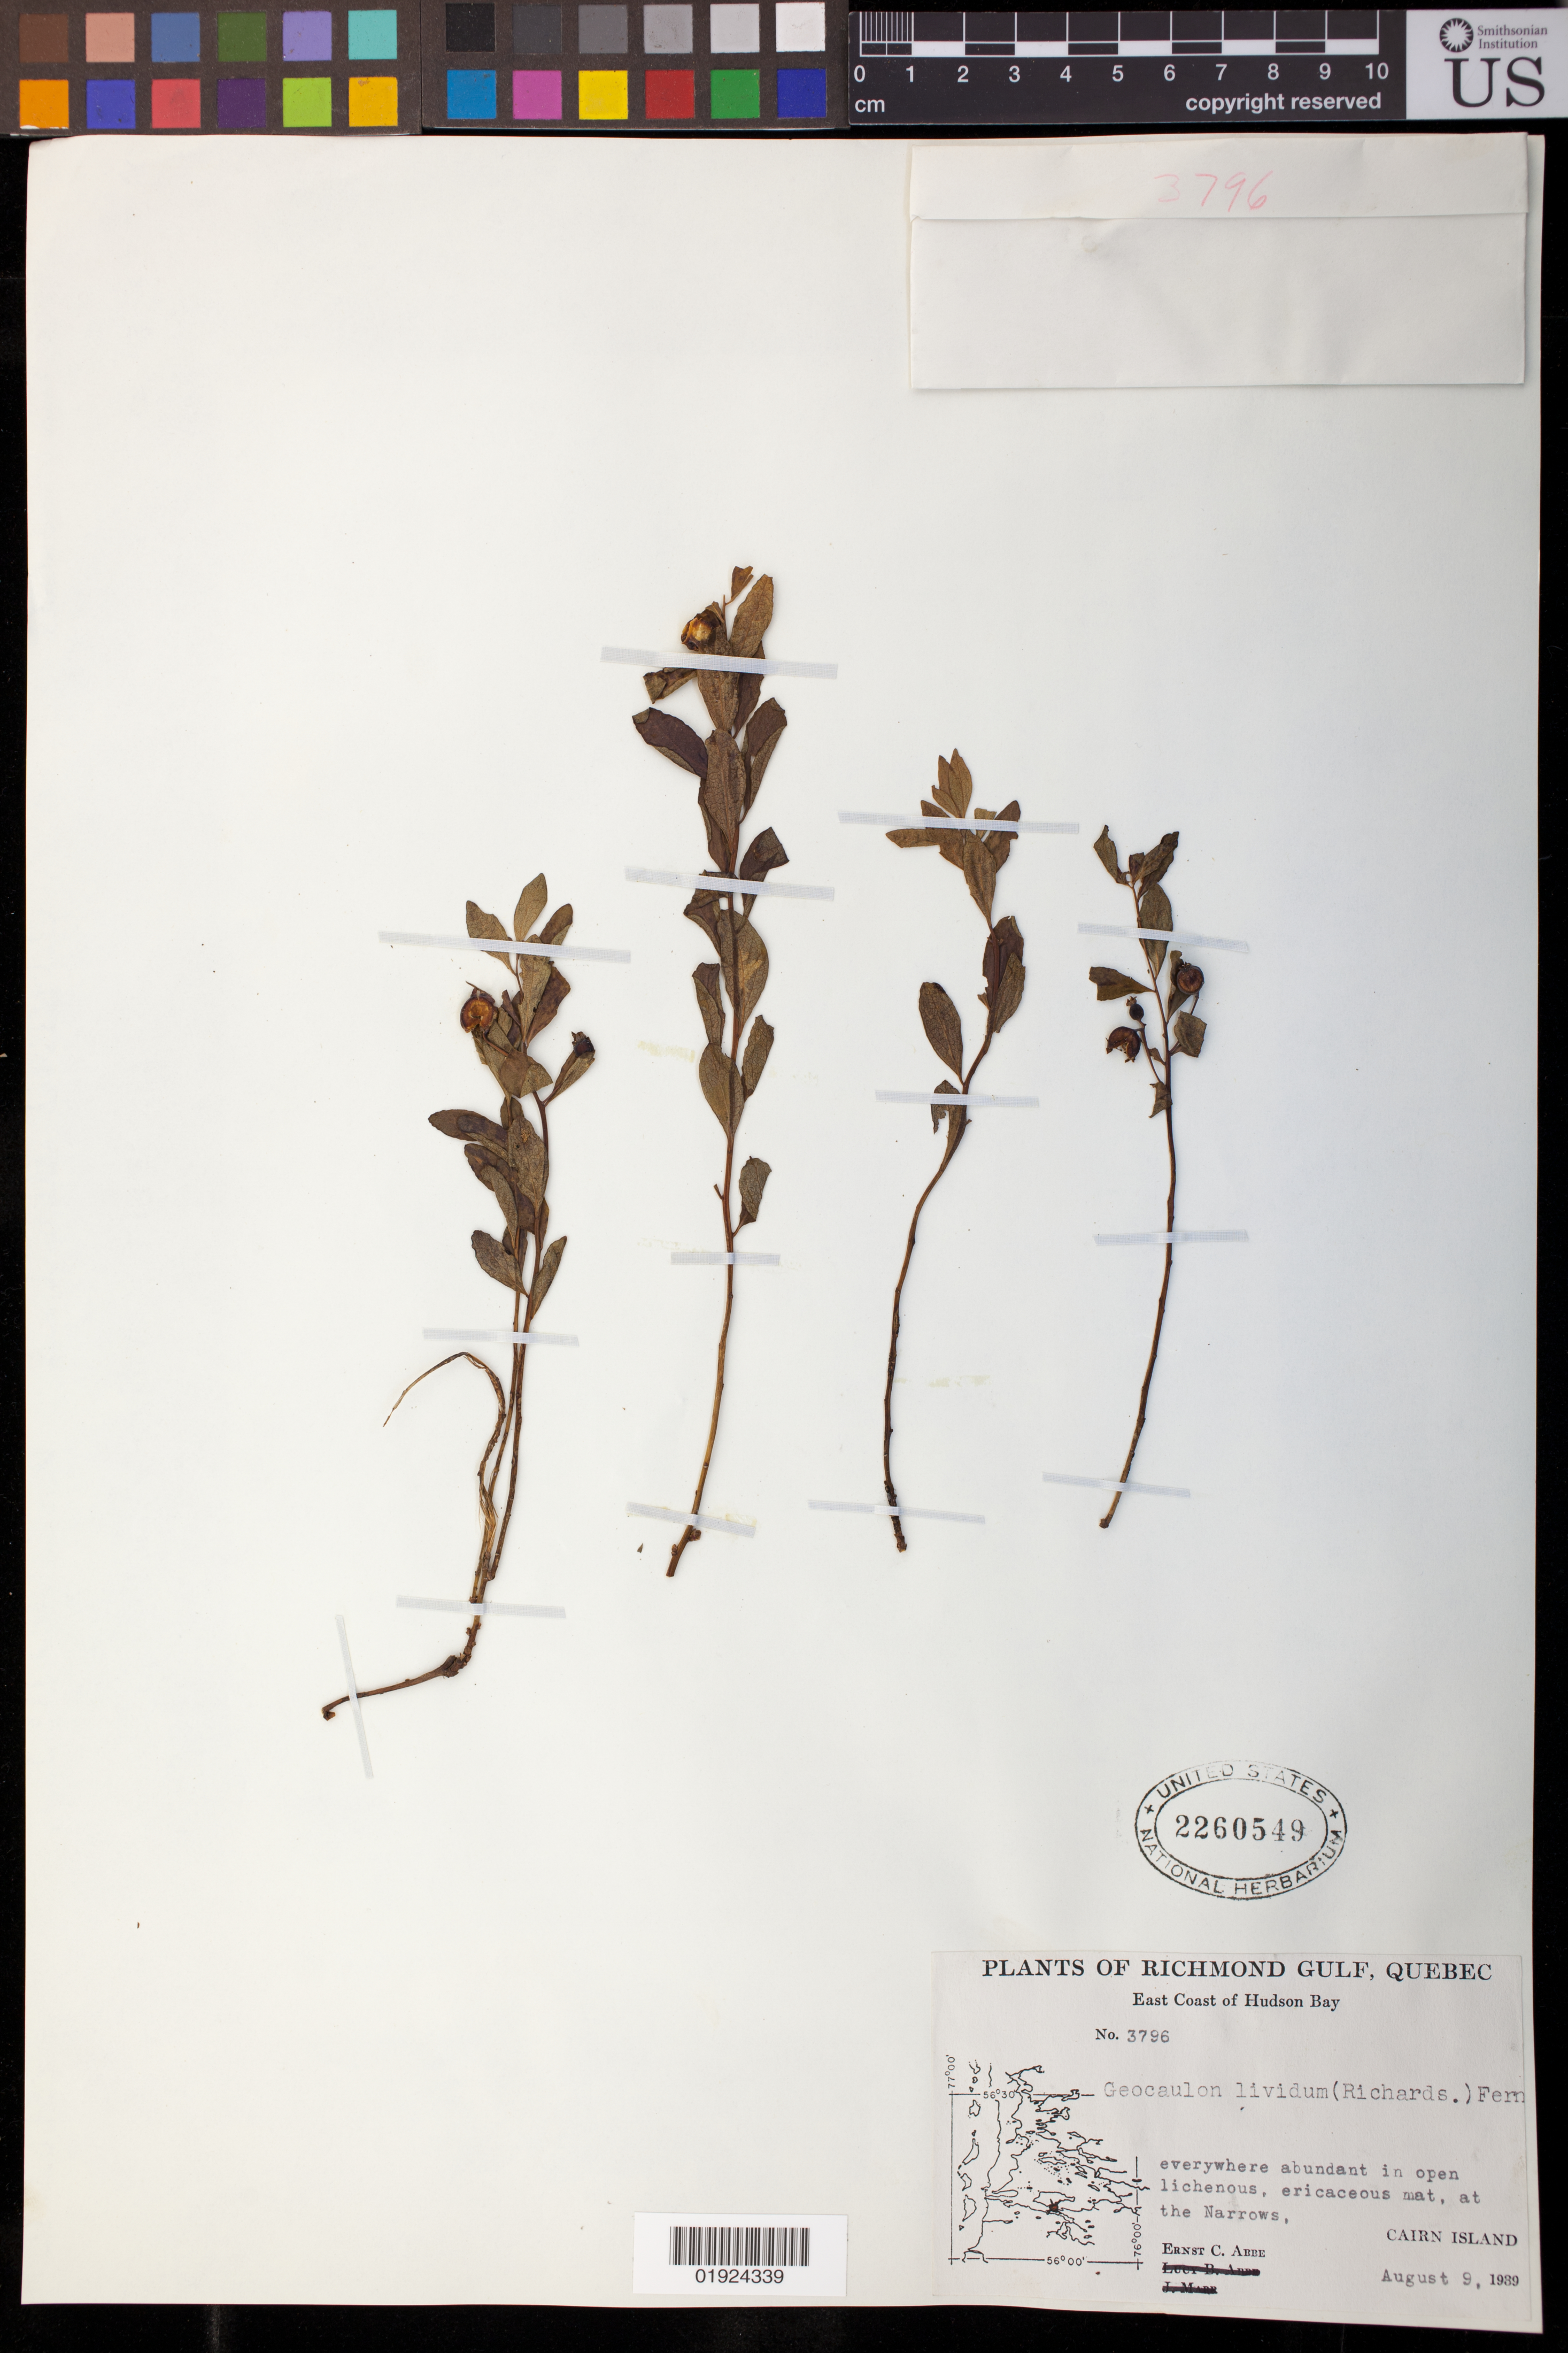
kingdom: Plantae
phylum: Tracheophyta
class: Magnoliopsida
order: Santalales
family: Comandraceae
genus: Geocaulon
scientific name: Geocaulon lividum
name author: (Richardson) Fernald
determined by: Piehl, M. A.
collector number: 3796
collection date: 1939-08-09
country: Canada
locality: Richmond Gulf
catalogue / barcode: US 2260549